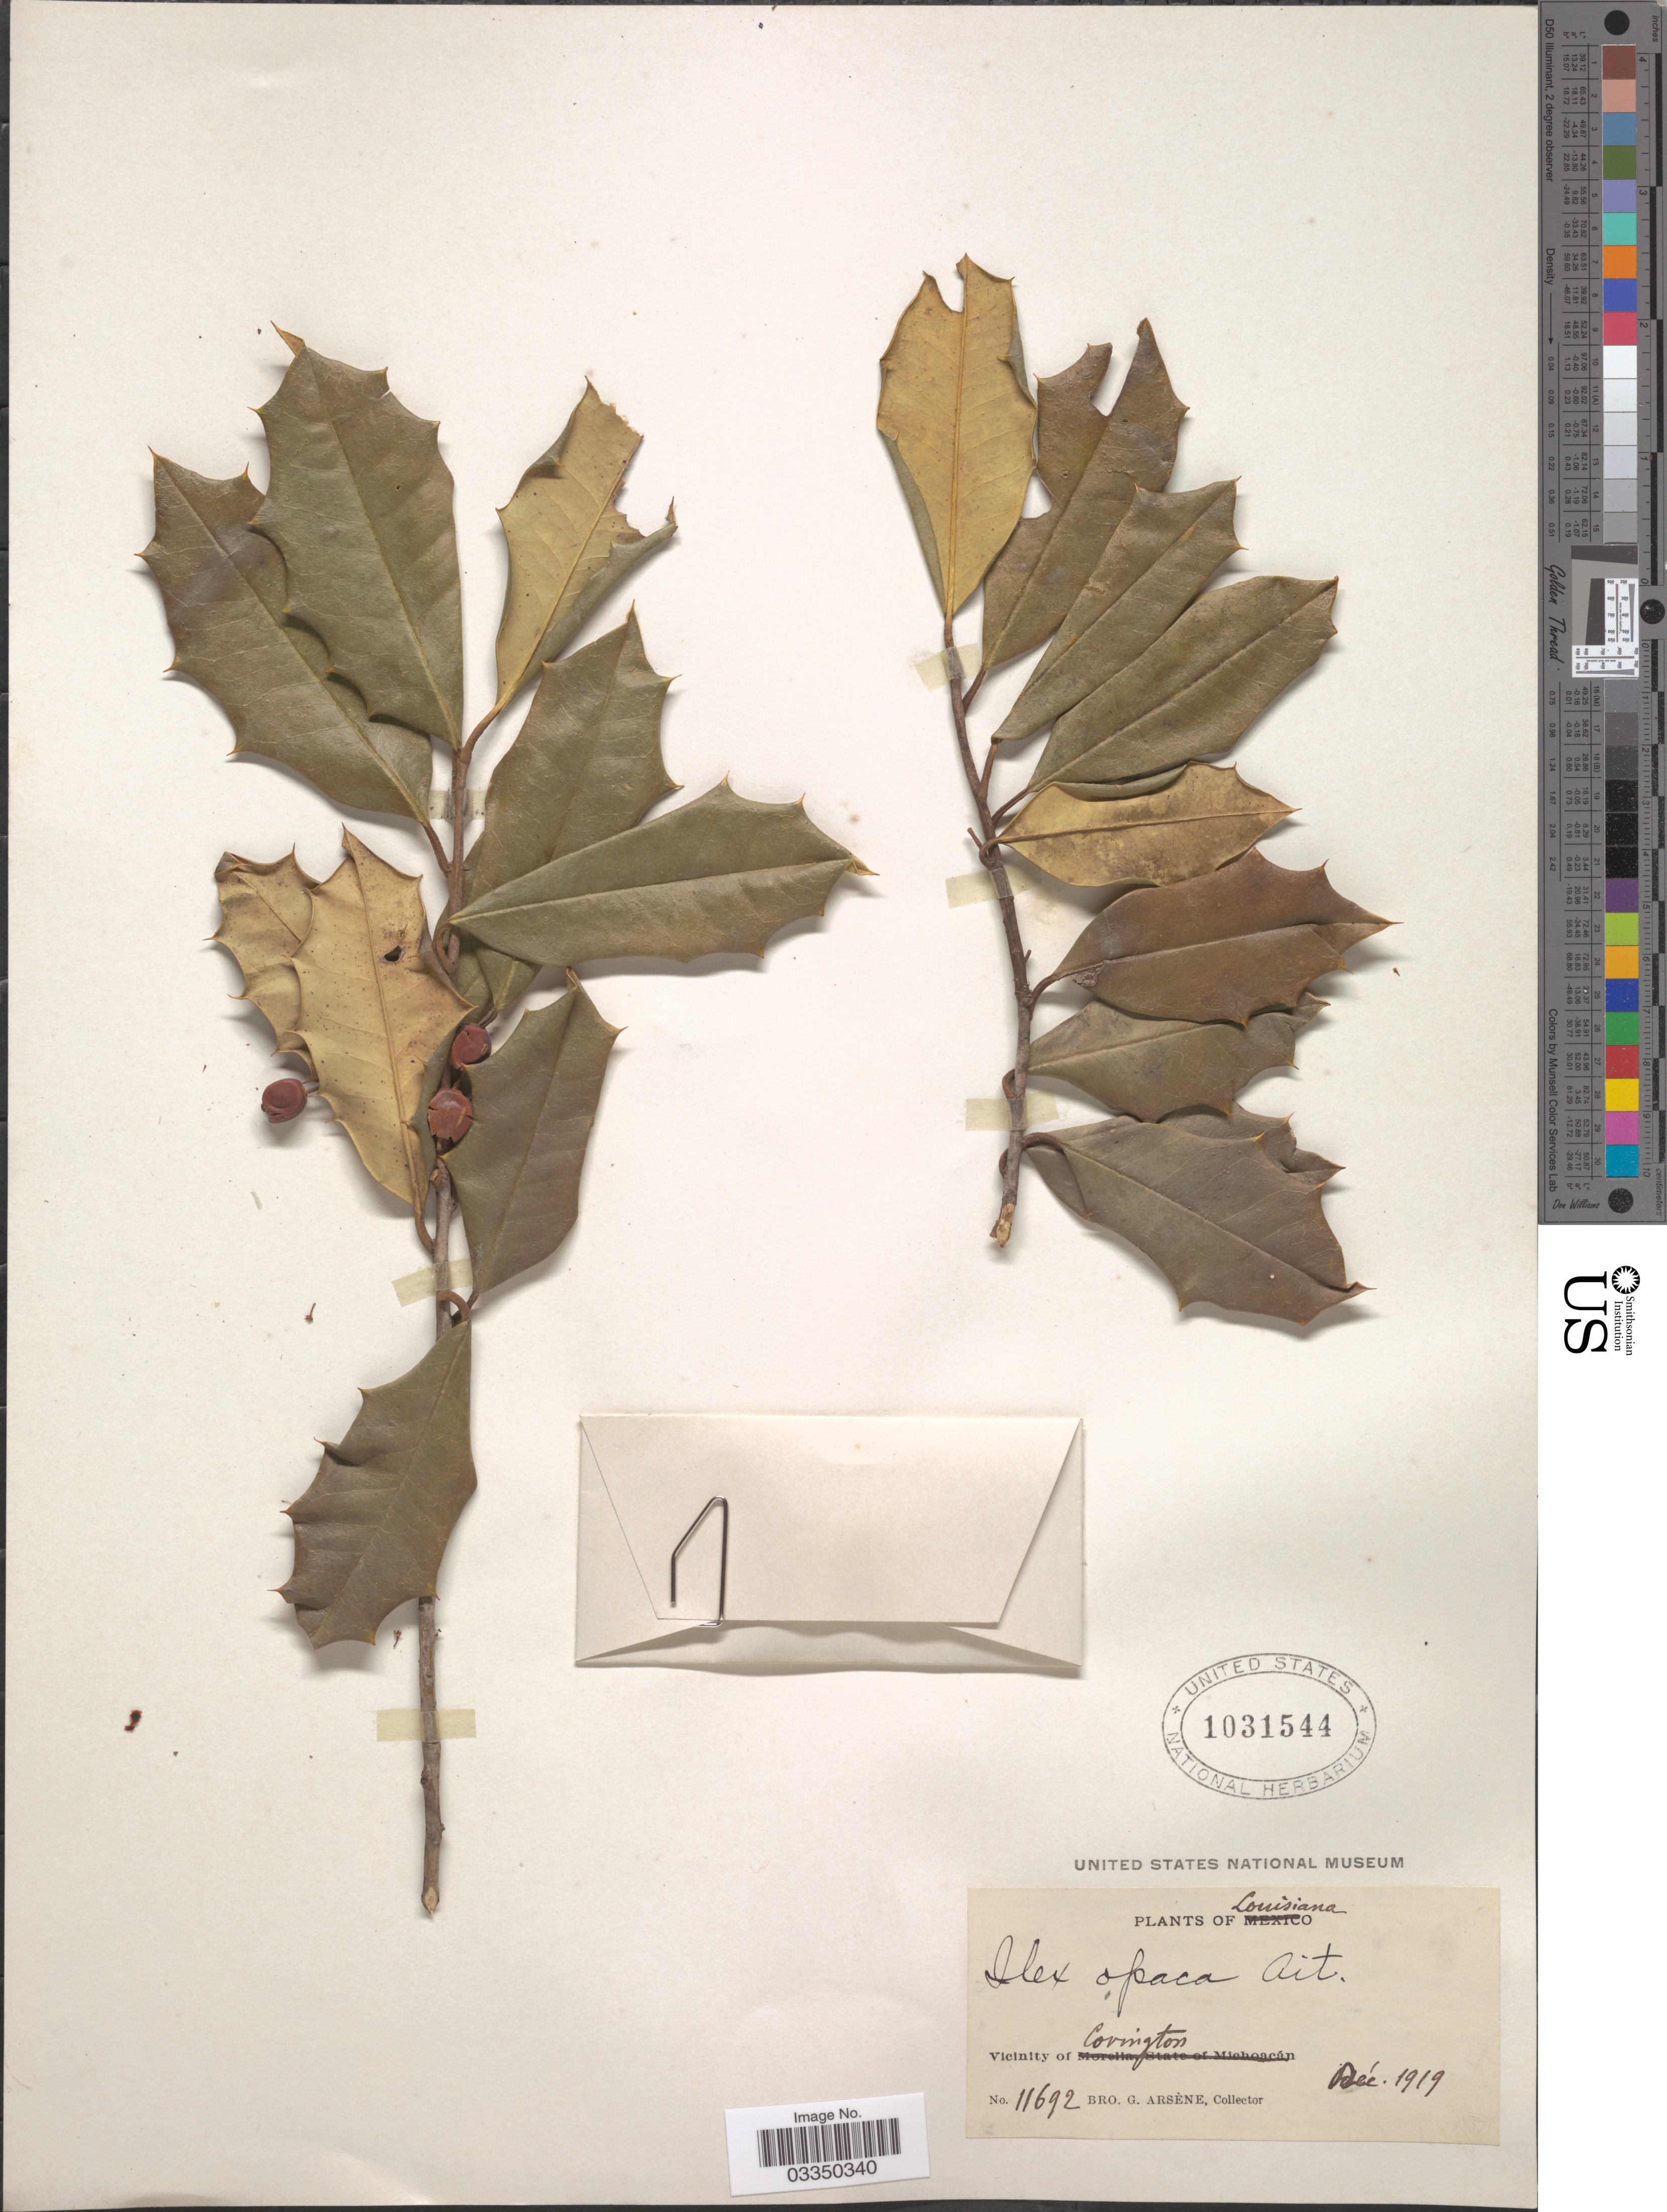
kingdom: Plantae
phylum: Tracheophyta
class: Magnoliopsida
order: Aquifoliales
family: Aquifoliaceae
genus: Ilex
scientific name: Ilex opaca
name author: Aiton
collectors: Bro. G. Arsène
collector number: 11692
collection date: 1919-12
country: United States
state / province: Louisiana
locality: Vicinity of Covington.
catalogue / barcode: US 1031544